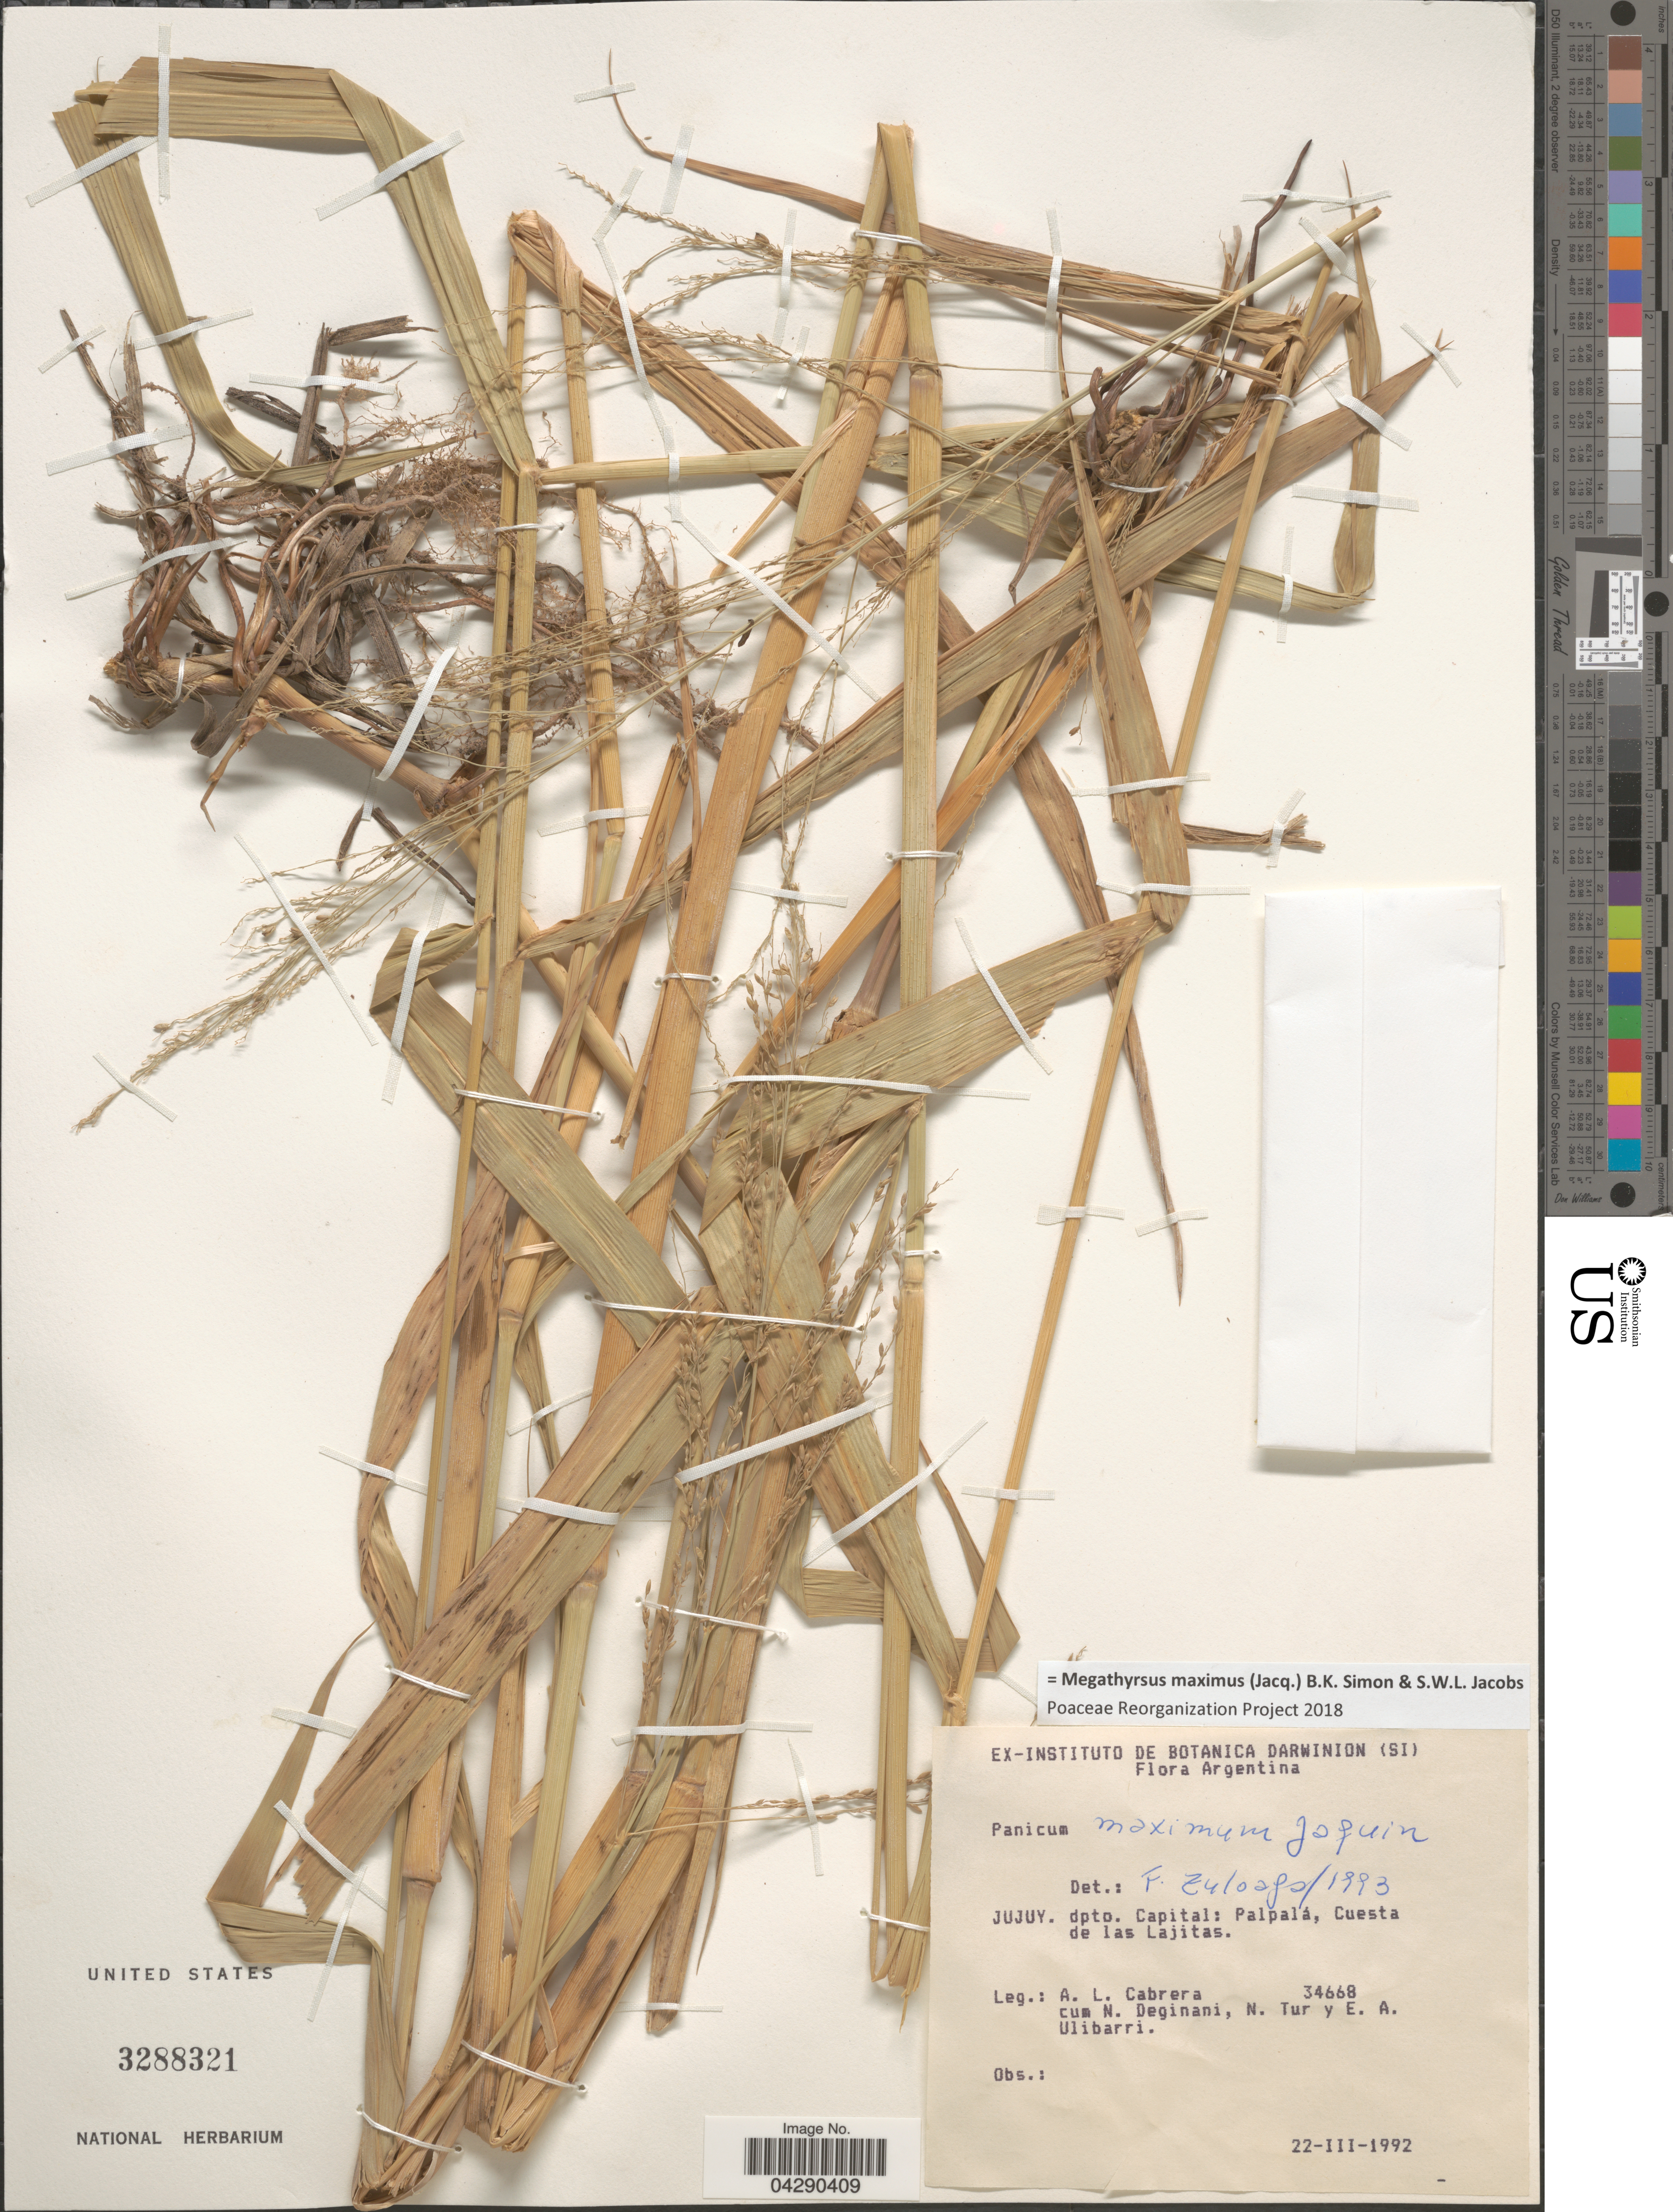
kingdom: Plantae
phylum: Tracheophyta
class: Liliopsida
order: Poales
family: Poaceae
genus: Megathyrsus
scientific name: Megathyrsus maximus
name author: (Jacq.) B.K. Simon & S.W.L. Jacobs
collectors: A. L. Cabrera, N. Deginani, N. Tur & E. A. Ulibarri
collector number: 34668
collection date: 1992-03-22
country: Argentina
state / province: Jujuy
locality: Dpto. Capital: Palpalá, Cuesta de las Lajitas.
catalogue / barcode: US 3288321